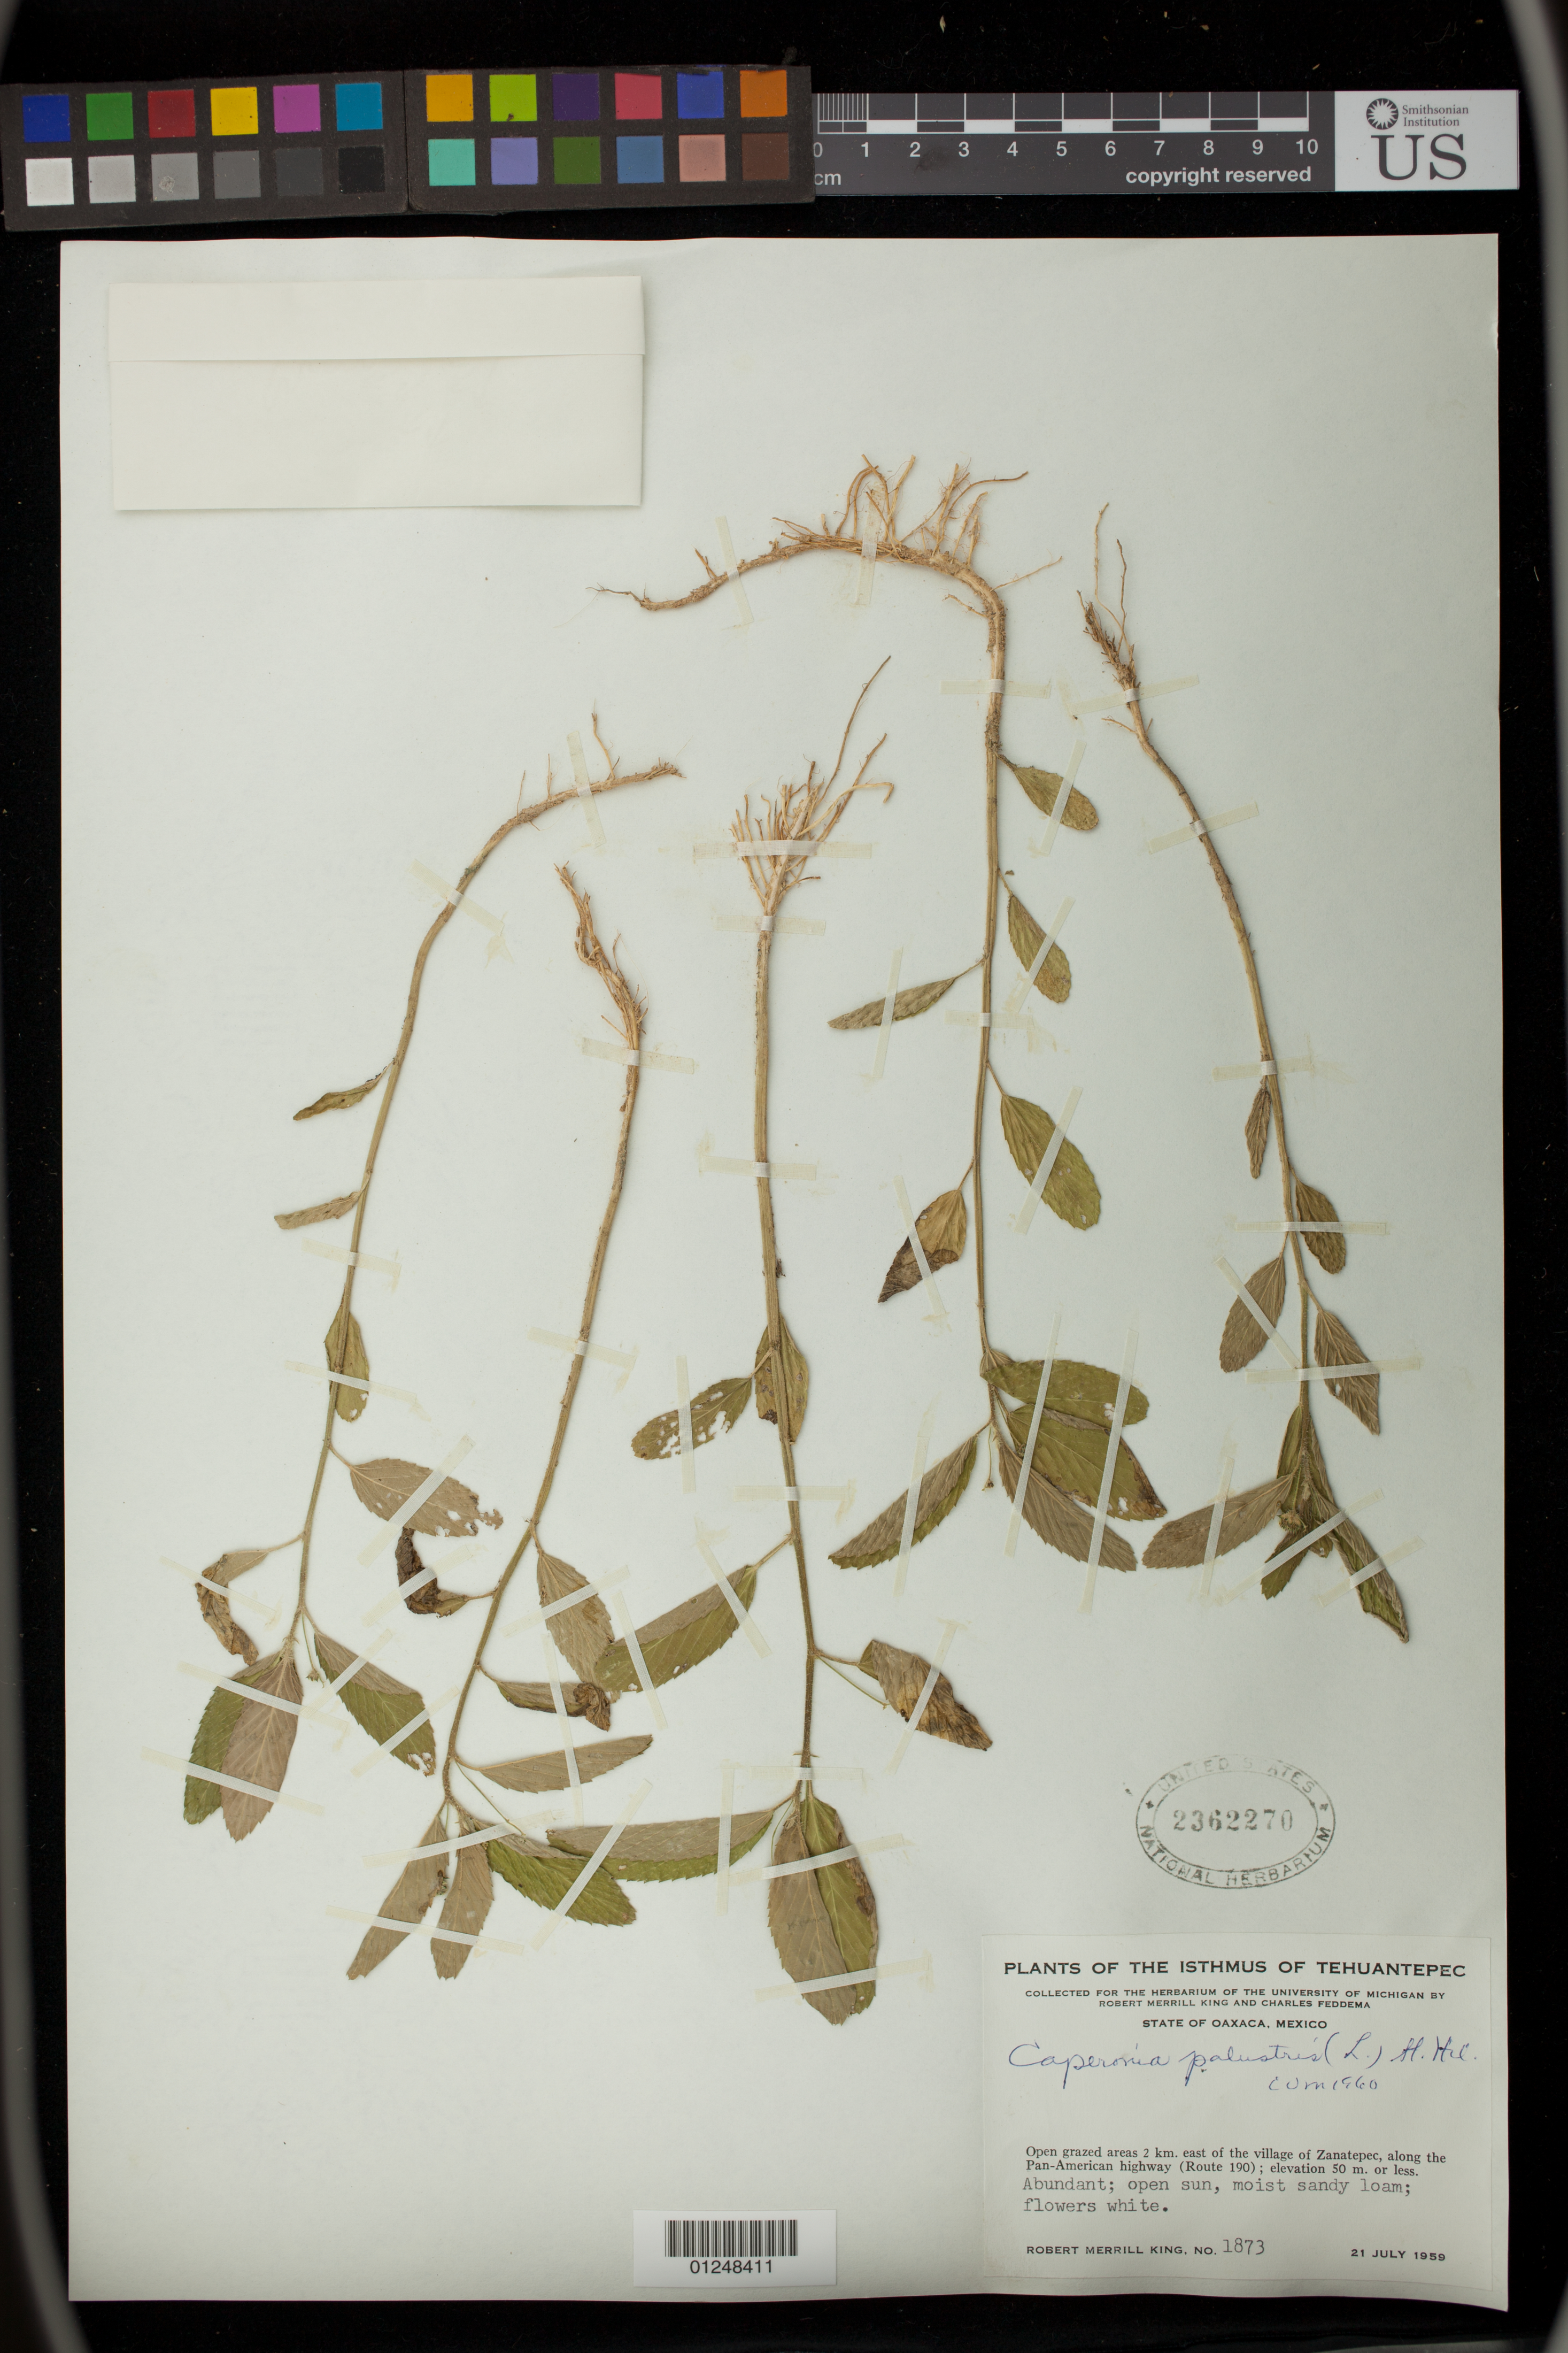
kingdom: Plantae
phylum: Tracheophyta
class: Magnoliopsida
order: Malpighiales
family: Euphorbiaceae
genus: Caperonia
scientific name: Caperonia palustris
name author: (L.) A. St.-Hil.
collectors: R. M. King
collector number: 1873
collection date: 1959-07-21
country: Mexico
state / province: Oaxaca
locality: Isthmus of Tehuantepec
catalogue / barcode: US 2362270